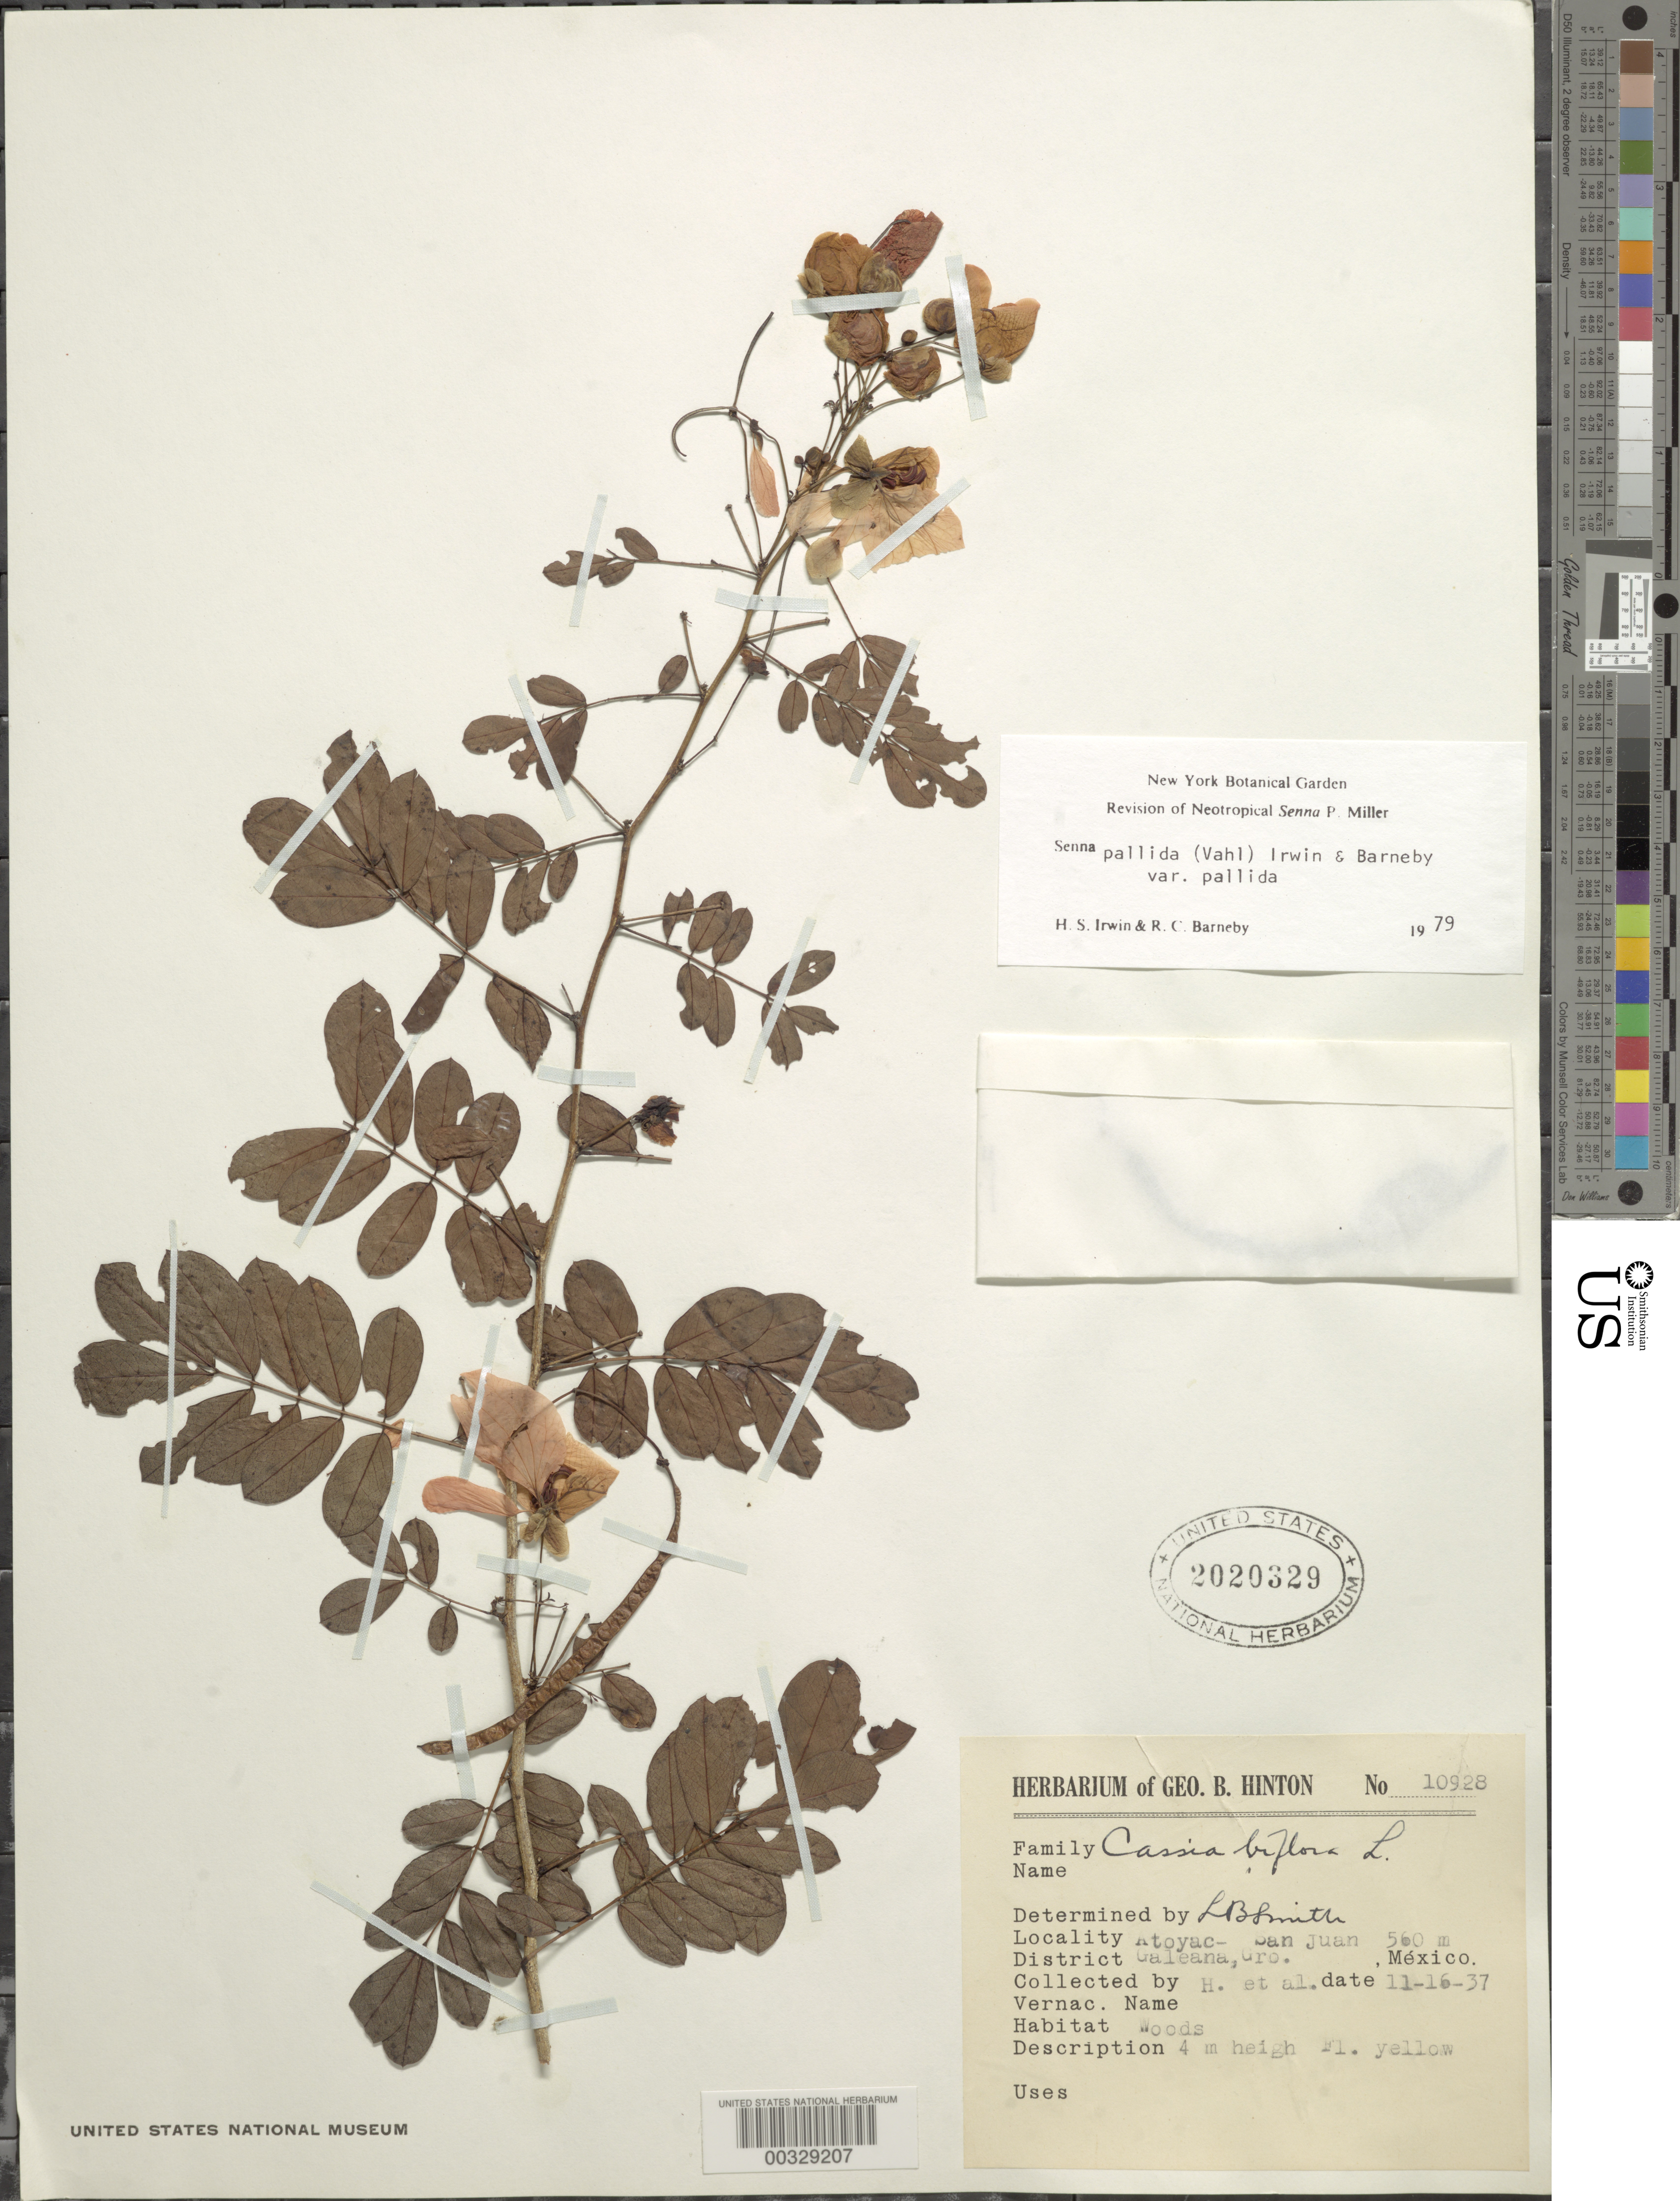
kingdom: Plantae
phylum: Tracheophyta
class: Magnoliopsida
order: Fabales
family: Fabaceae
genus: Senna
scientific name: Senna pallida var. pallida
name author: (Vahl) H.S. Irwin & Barneby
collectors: G. B. Hinton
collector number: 10928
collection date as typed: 16 Nov 1937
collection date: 1937-11-16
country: Mexico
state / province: Guerrero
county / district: Tecpan De Galeana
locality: Galeana mun. (?), Atoyac - San Juan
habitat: Woods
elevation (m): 560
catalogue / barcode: US 2020329